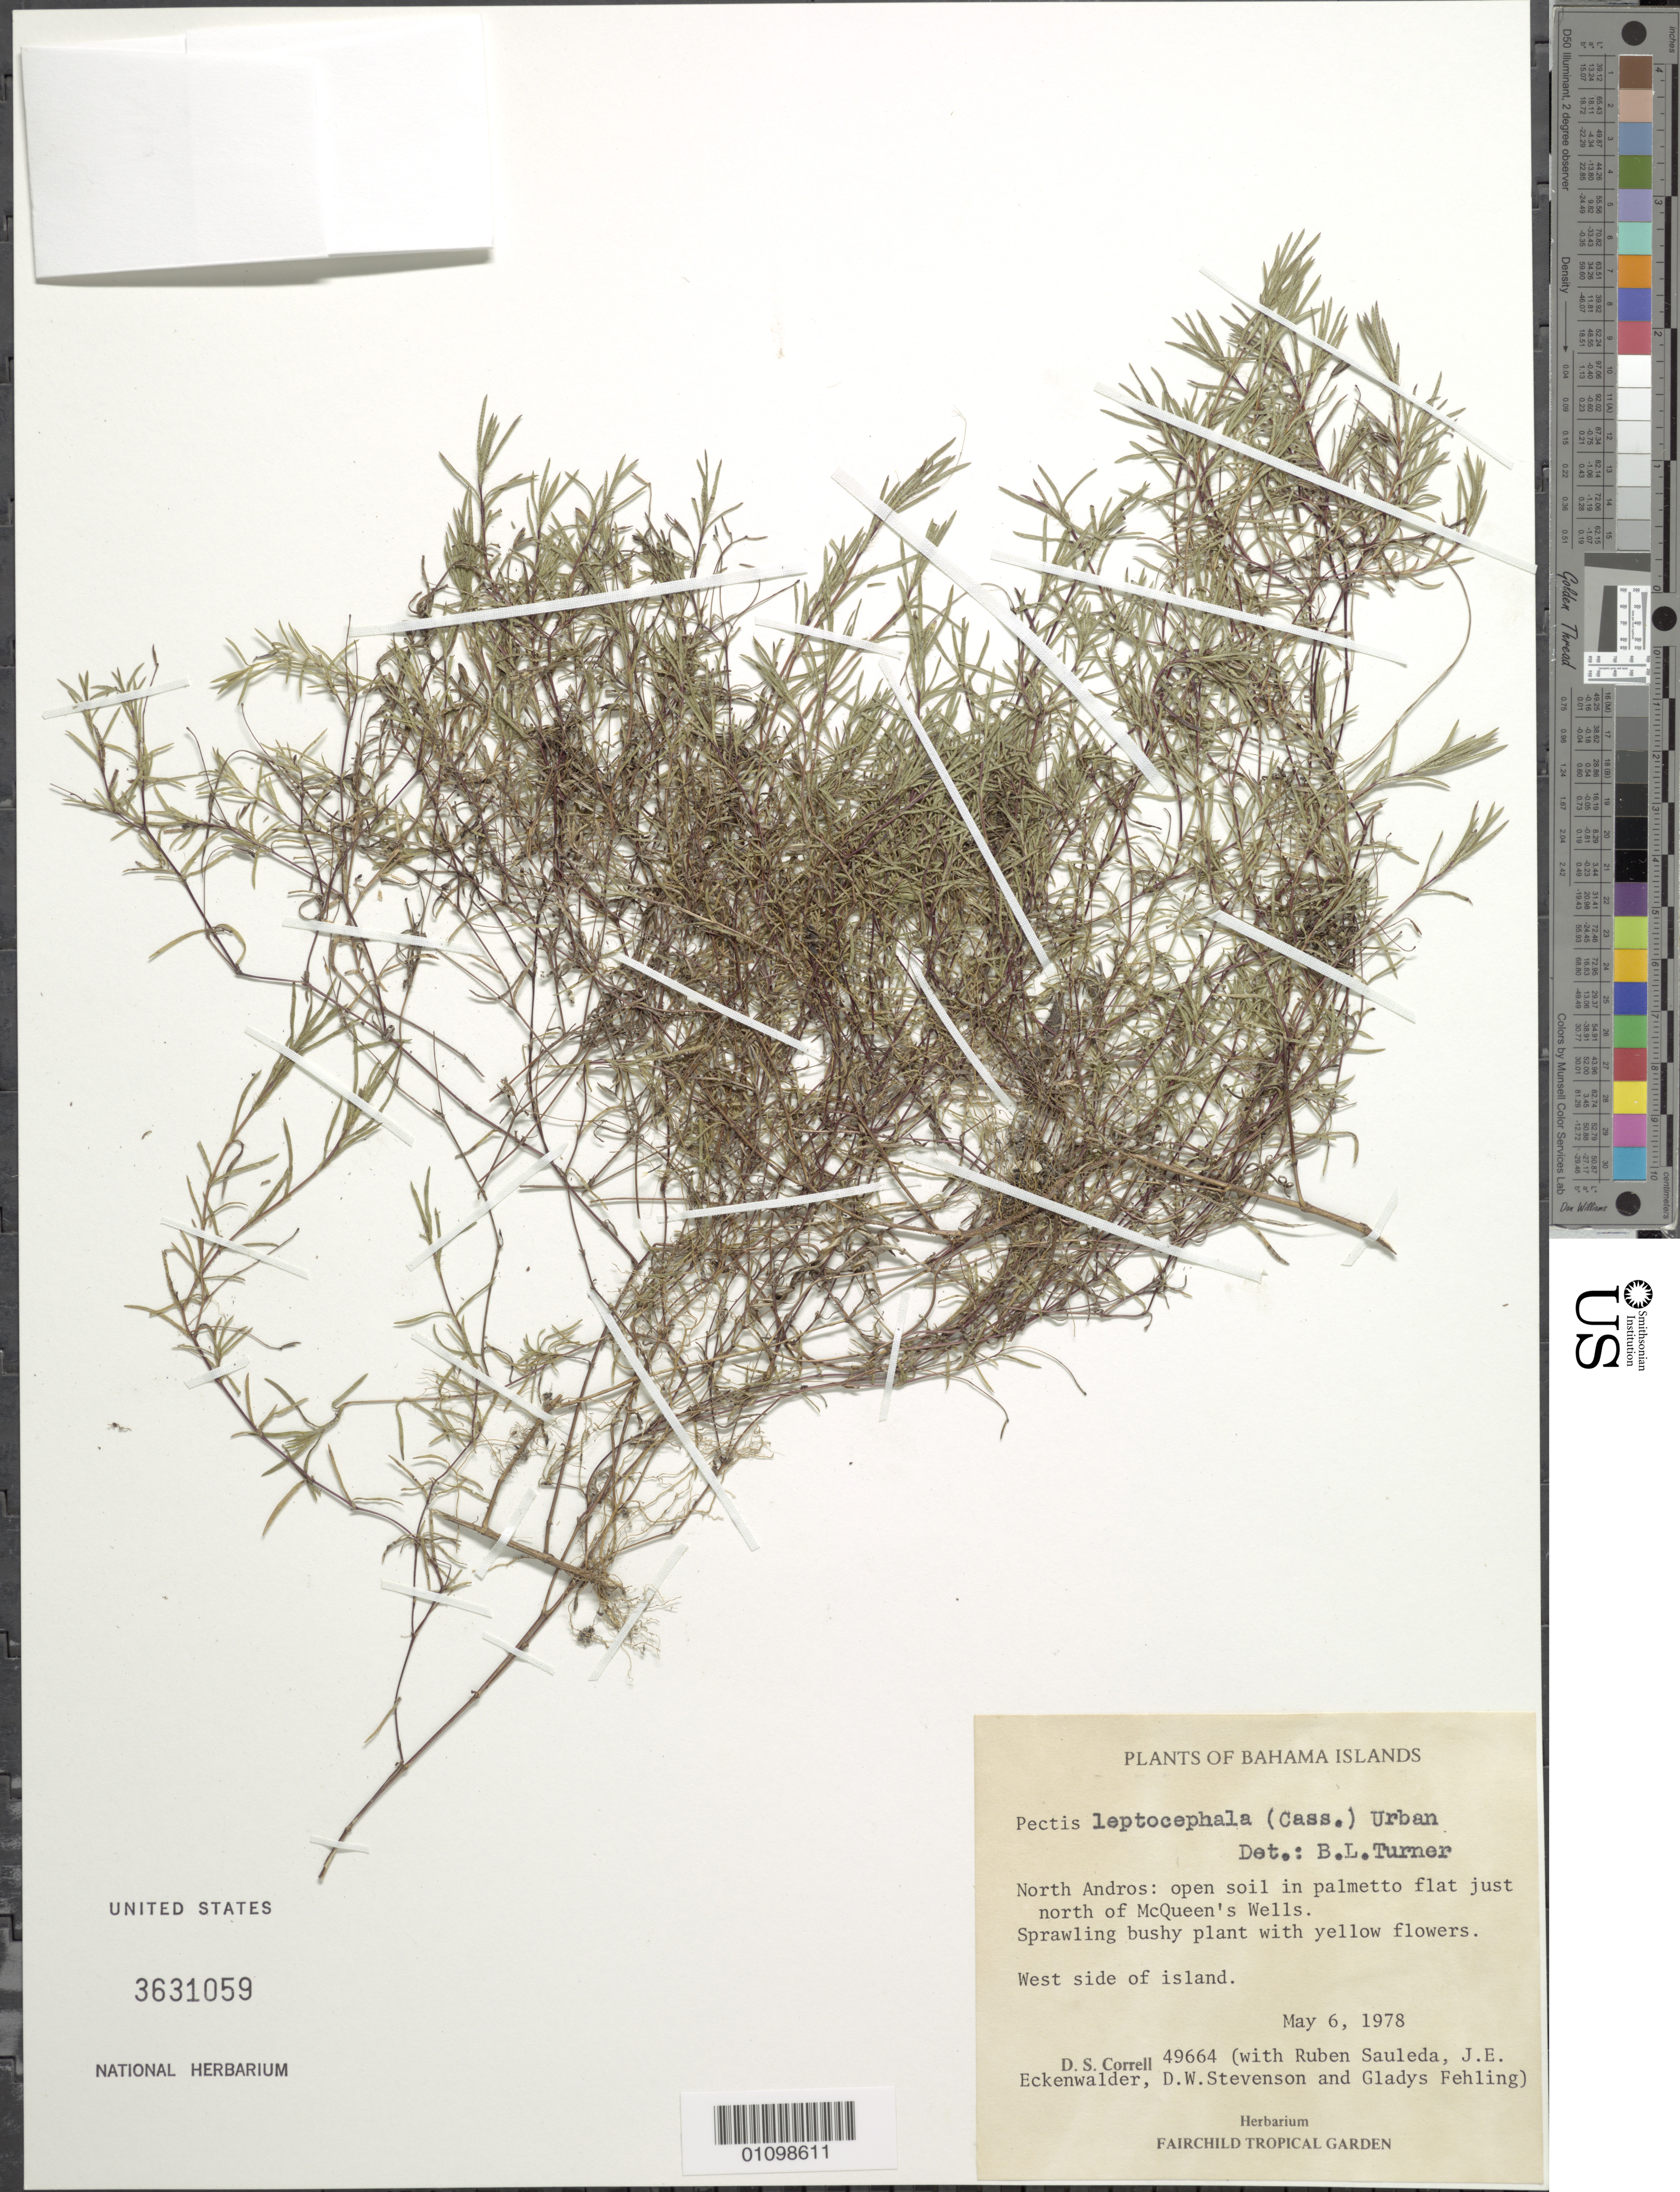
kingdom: Plantae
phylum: Tracheophyta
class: Magnoliopsida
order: Asterales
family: Asteraceae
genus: Pectis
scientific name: Pectis leptocephala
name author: (Cass.) Urb.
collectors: D. S. Correll, R. Sauleda, J. Eckenwalder, D. W. Stevenson & G. Fehling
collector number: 49664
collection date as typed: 06 May 1978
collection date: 1978-05-06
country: Bahamas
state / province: North Andros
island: Andros I.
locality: North Andros, Open soil in palmetto flat just north of McQueen's Wells. West side of island.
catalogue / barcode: US 3631059